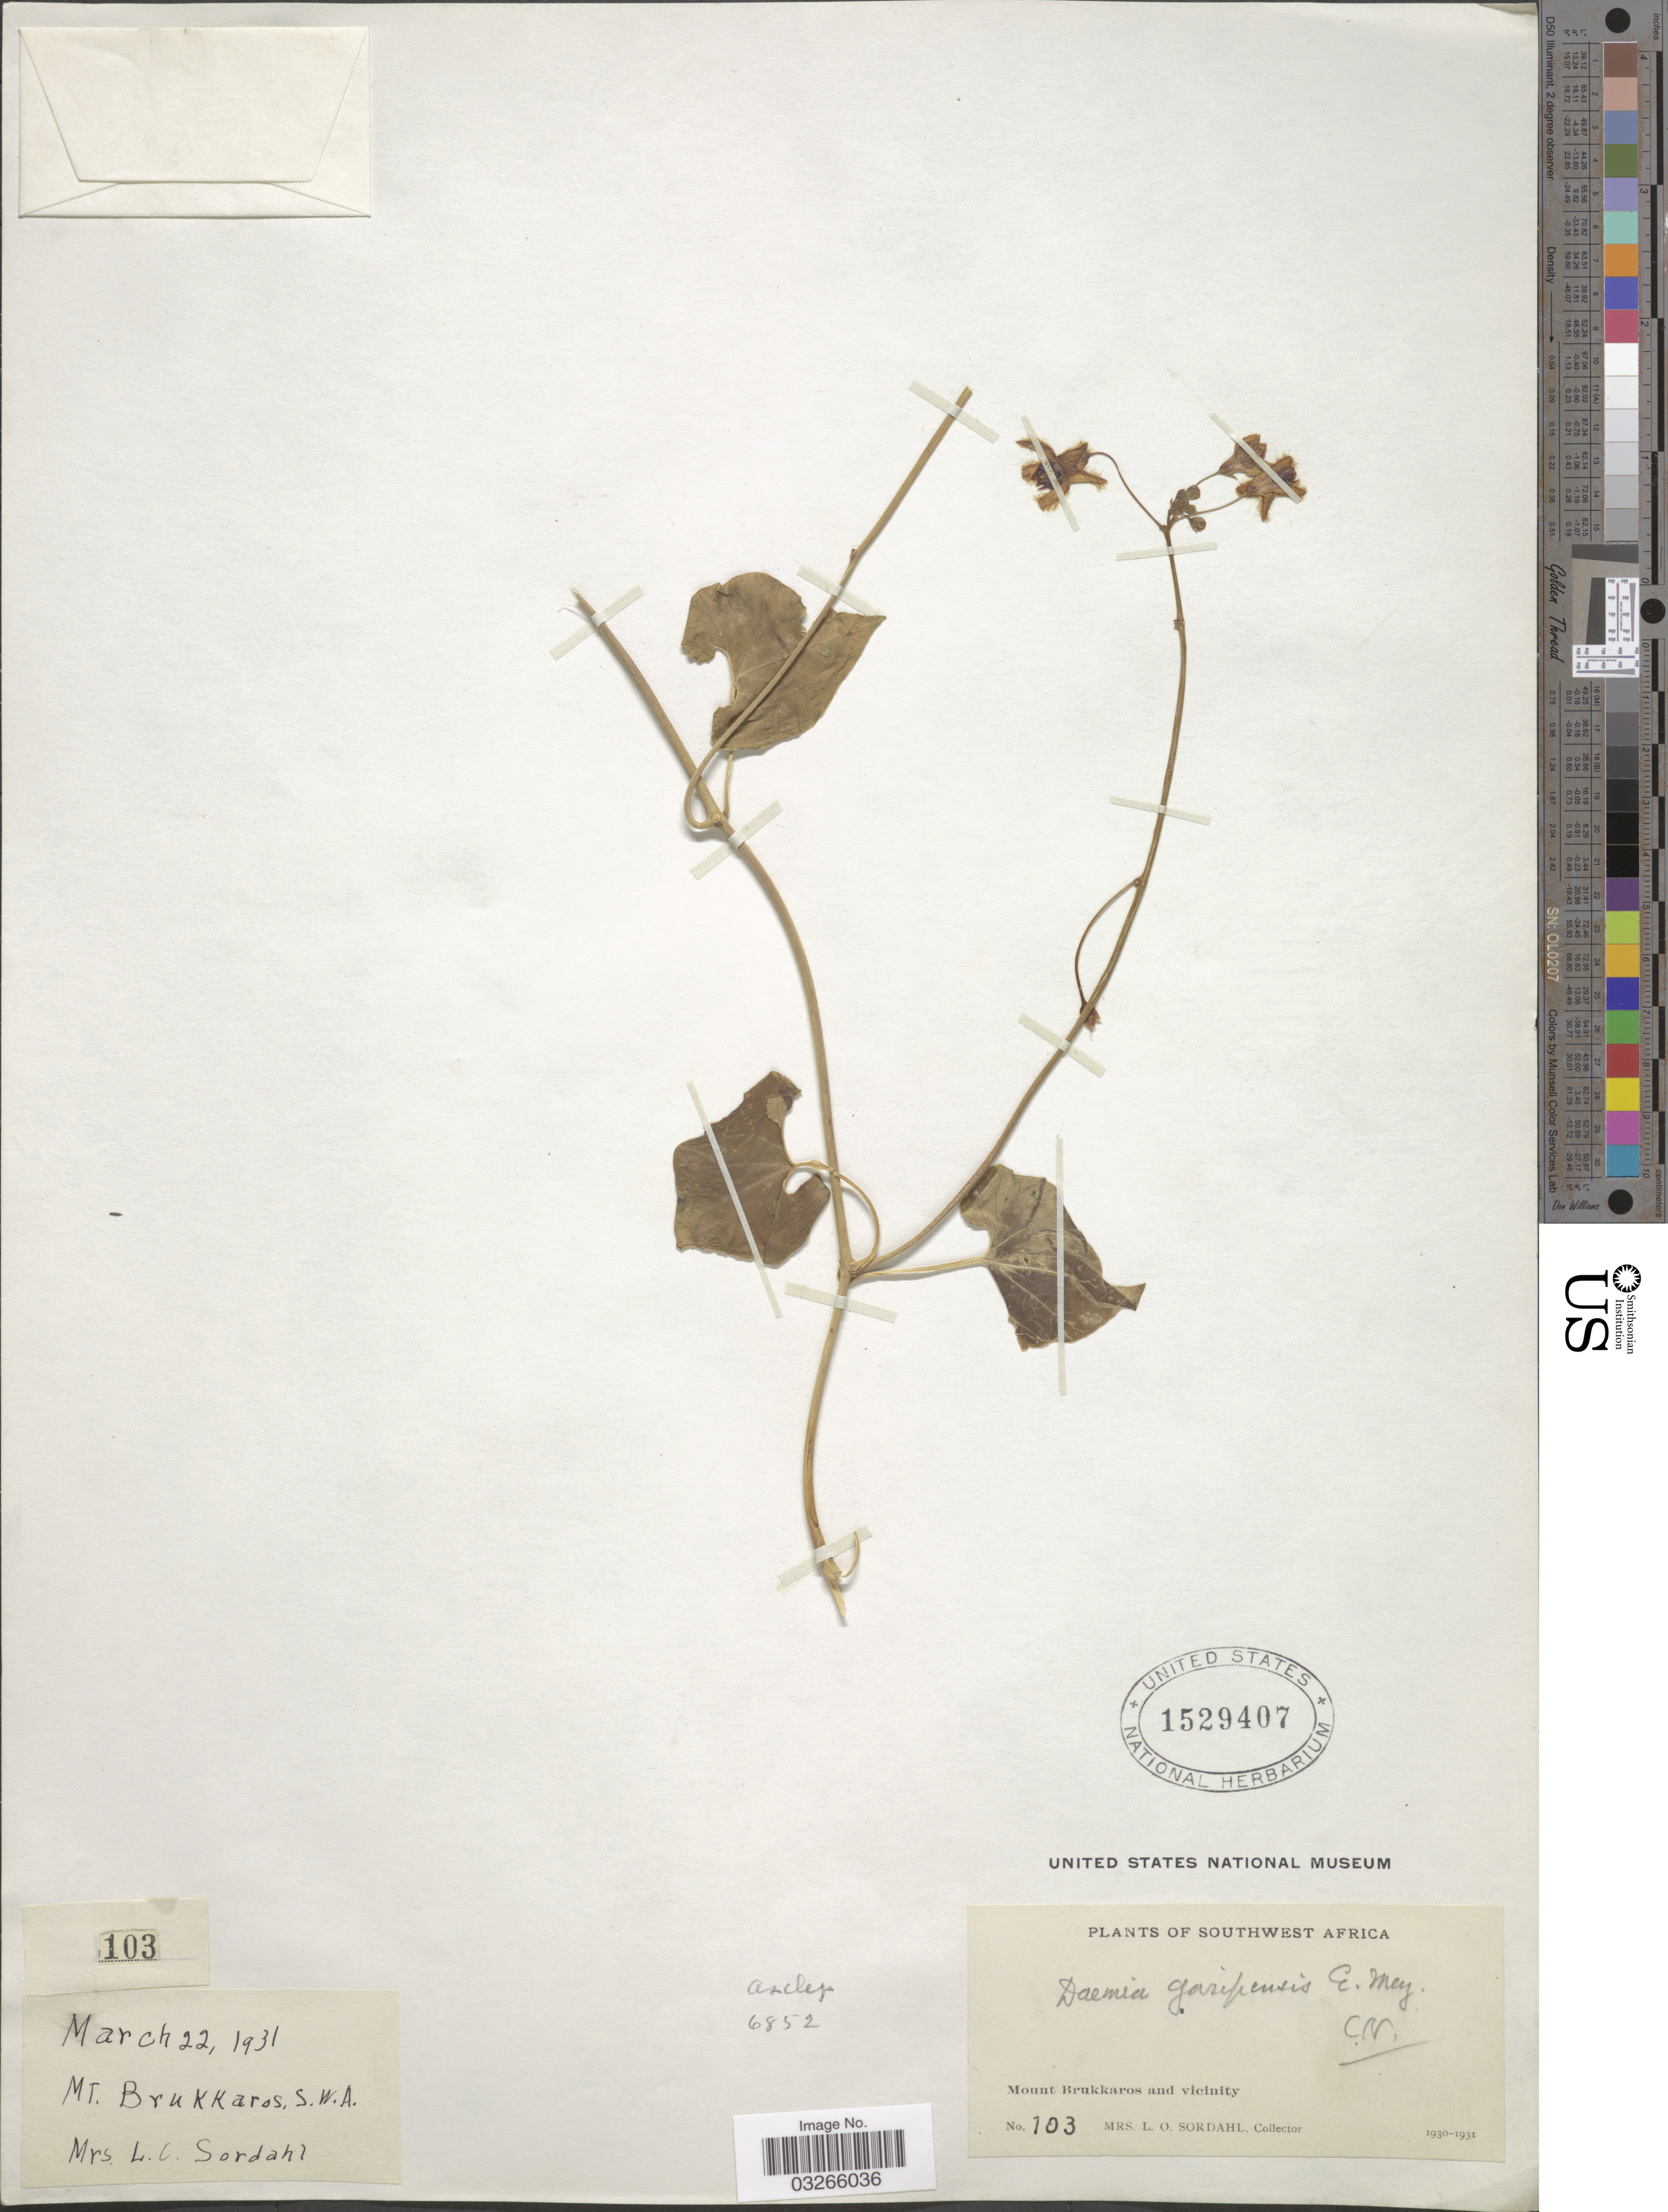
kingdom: Plantae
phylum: Tracheophyta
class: Magnoliopsida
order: Gentianales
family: Apocynaceae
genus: Doemia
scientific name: Doemia garipensis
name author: E. Mey.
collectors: L. Sordahl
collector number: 103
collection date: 1931-03-22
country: Namibia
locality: Mt. Brukkaros, S.W.A. Mount Brukkaros and vicinity.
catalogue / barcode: US 1529407